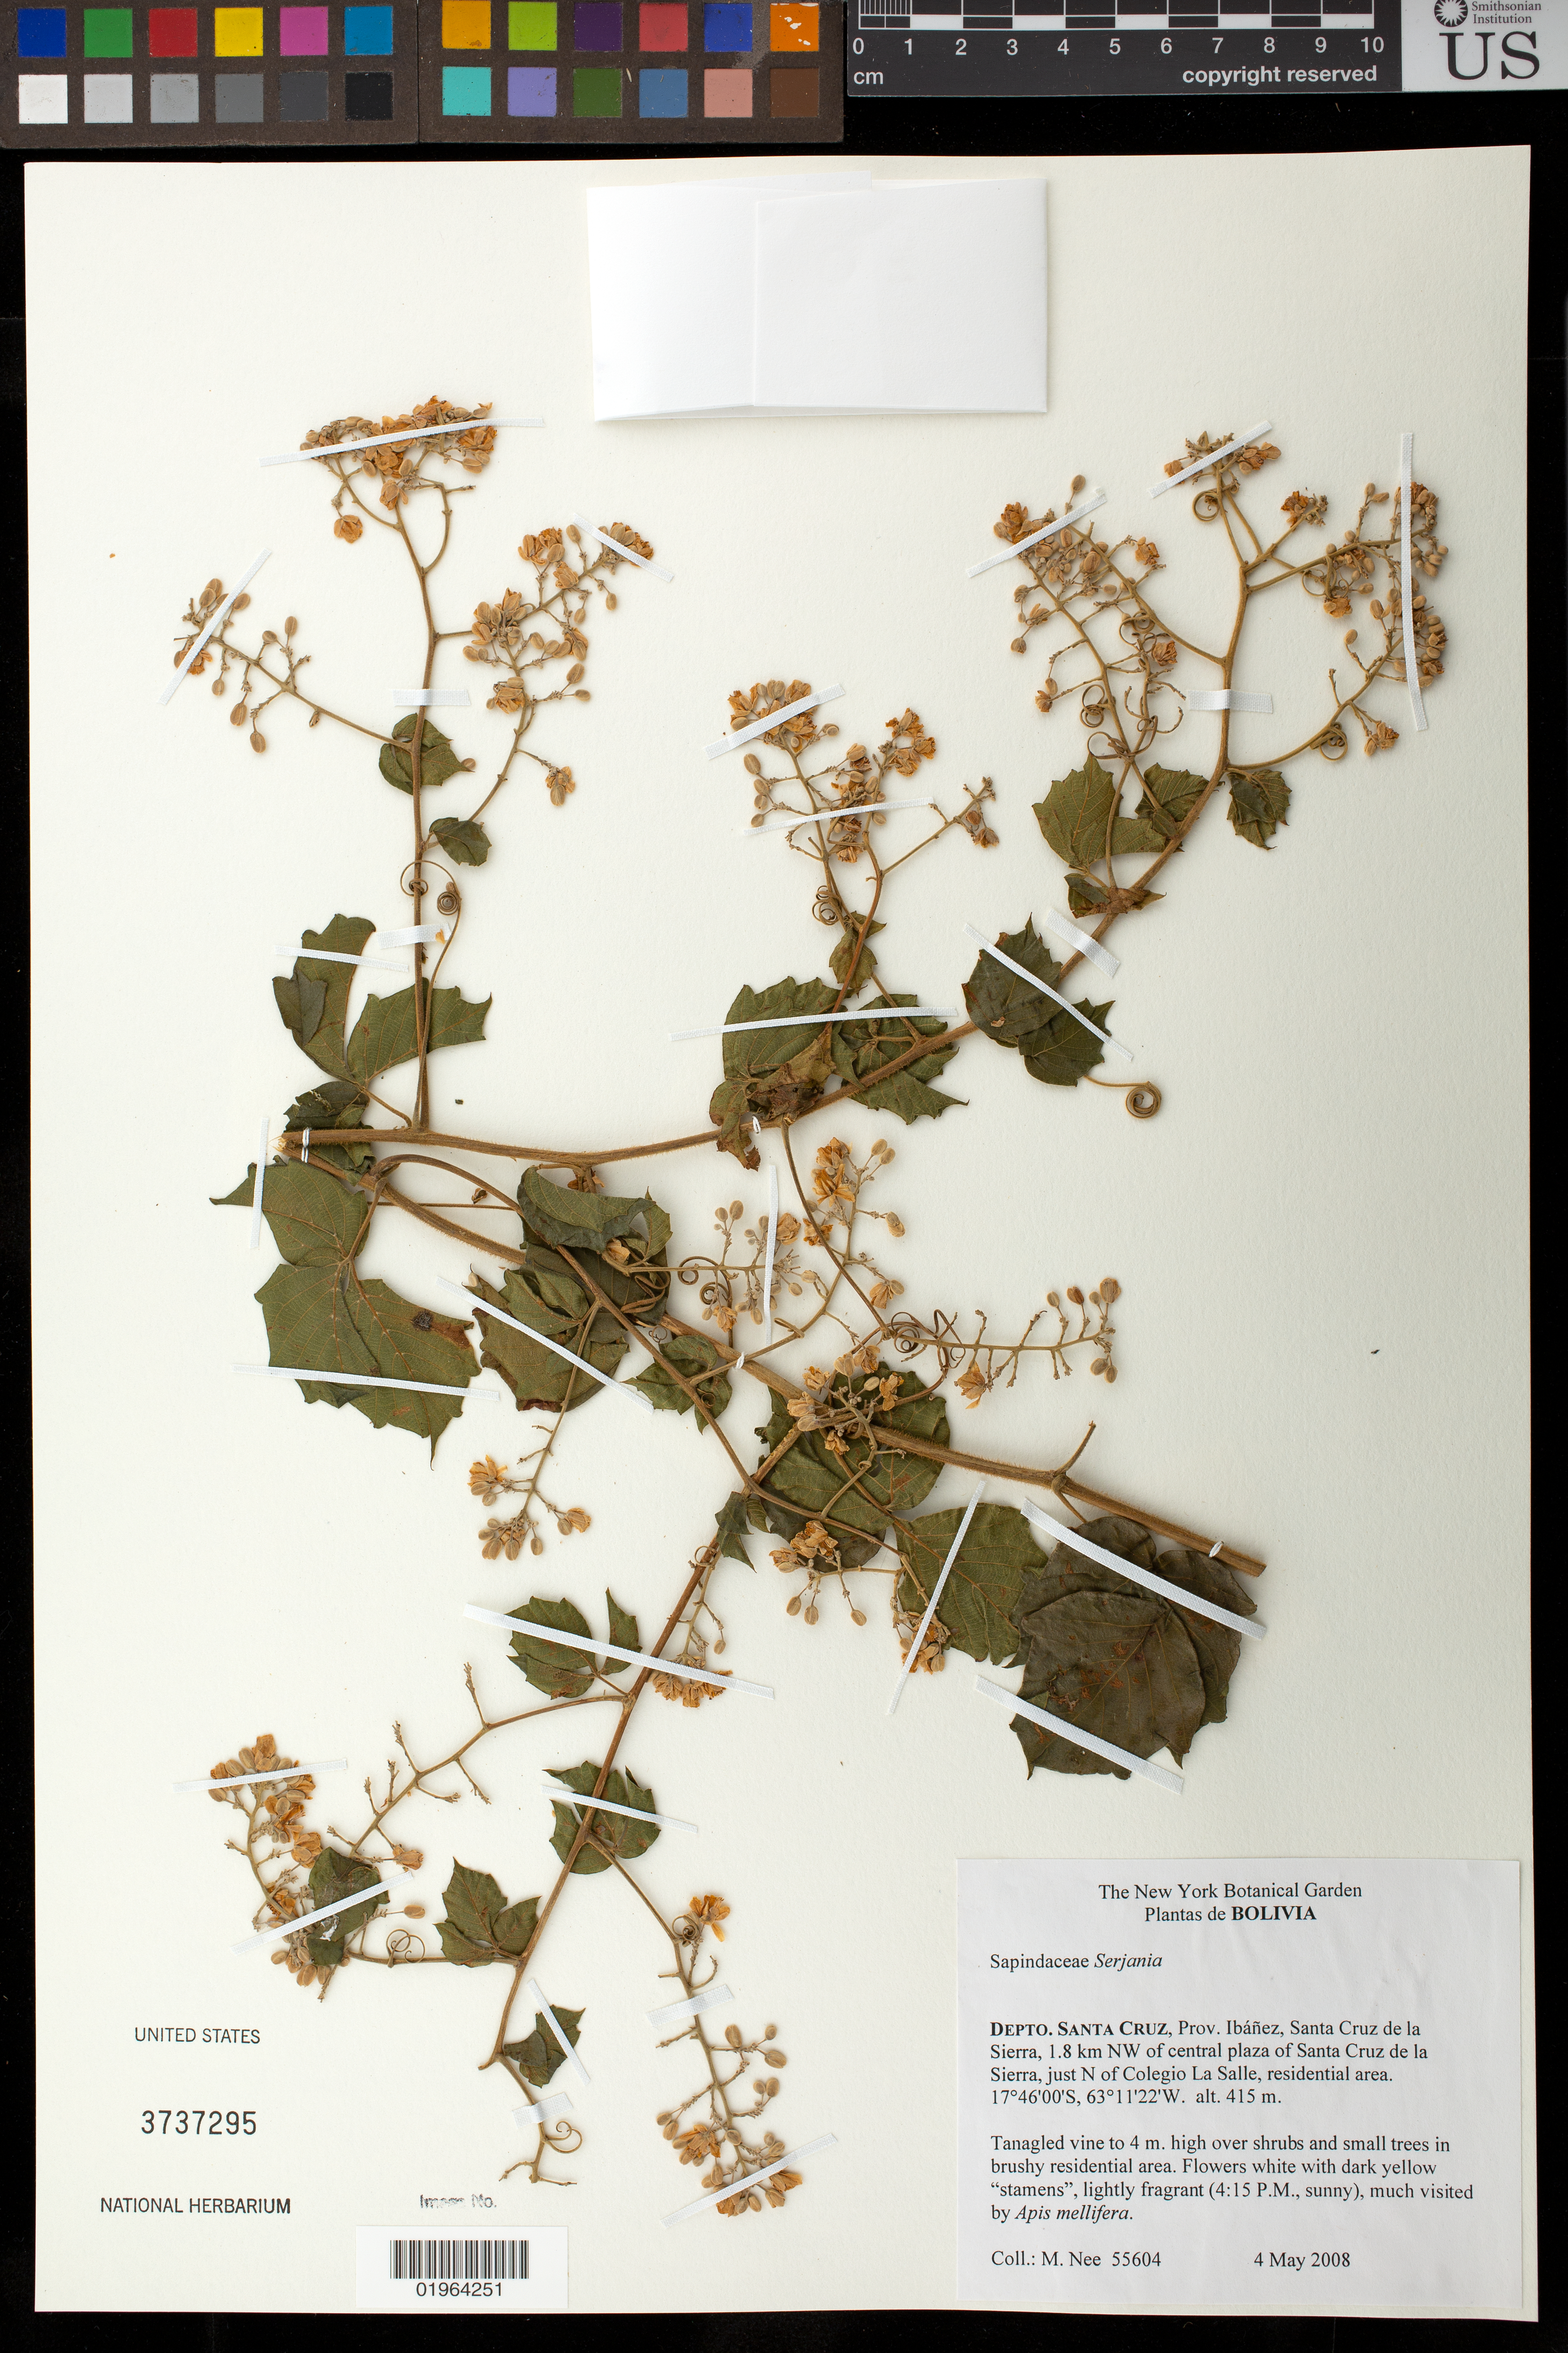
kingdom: Plantae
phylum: Tracheophyta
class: Magnoliopsida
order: Sapindales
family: Sapindaceae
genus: Serjania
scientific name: Serjania mansiana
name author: Mart.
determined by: Acevedo-Rodríguez, P., (BOT), Smithsonian Institution - National Museum of Natural History (UNITED STATES)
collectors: M. Nee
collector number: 55604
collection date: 2008-05-04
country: Bolivia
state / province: Santa Cruz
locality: Depto. Santa Cruz, Prov. Ibáñez, Santa Cruz de la Sierra 1.8 km NW of central plaza of Santa Cruz de la Sierra, N of Colegio La Salle.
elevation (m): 415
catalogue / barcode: US 3737295